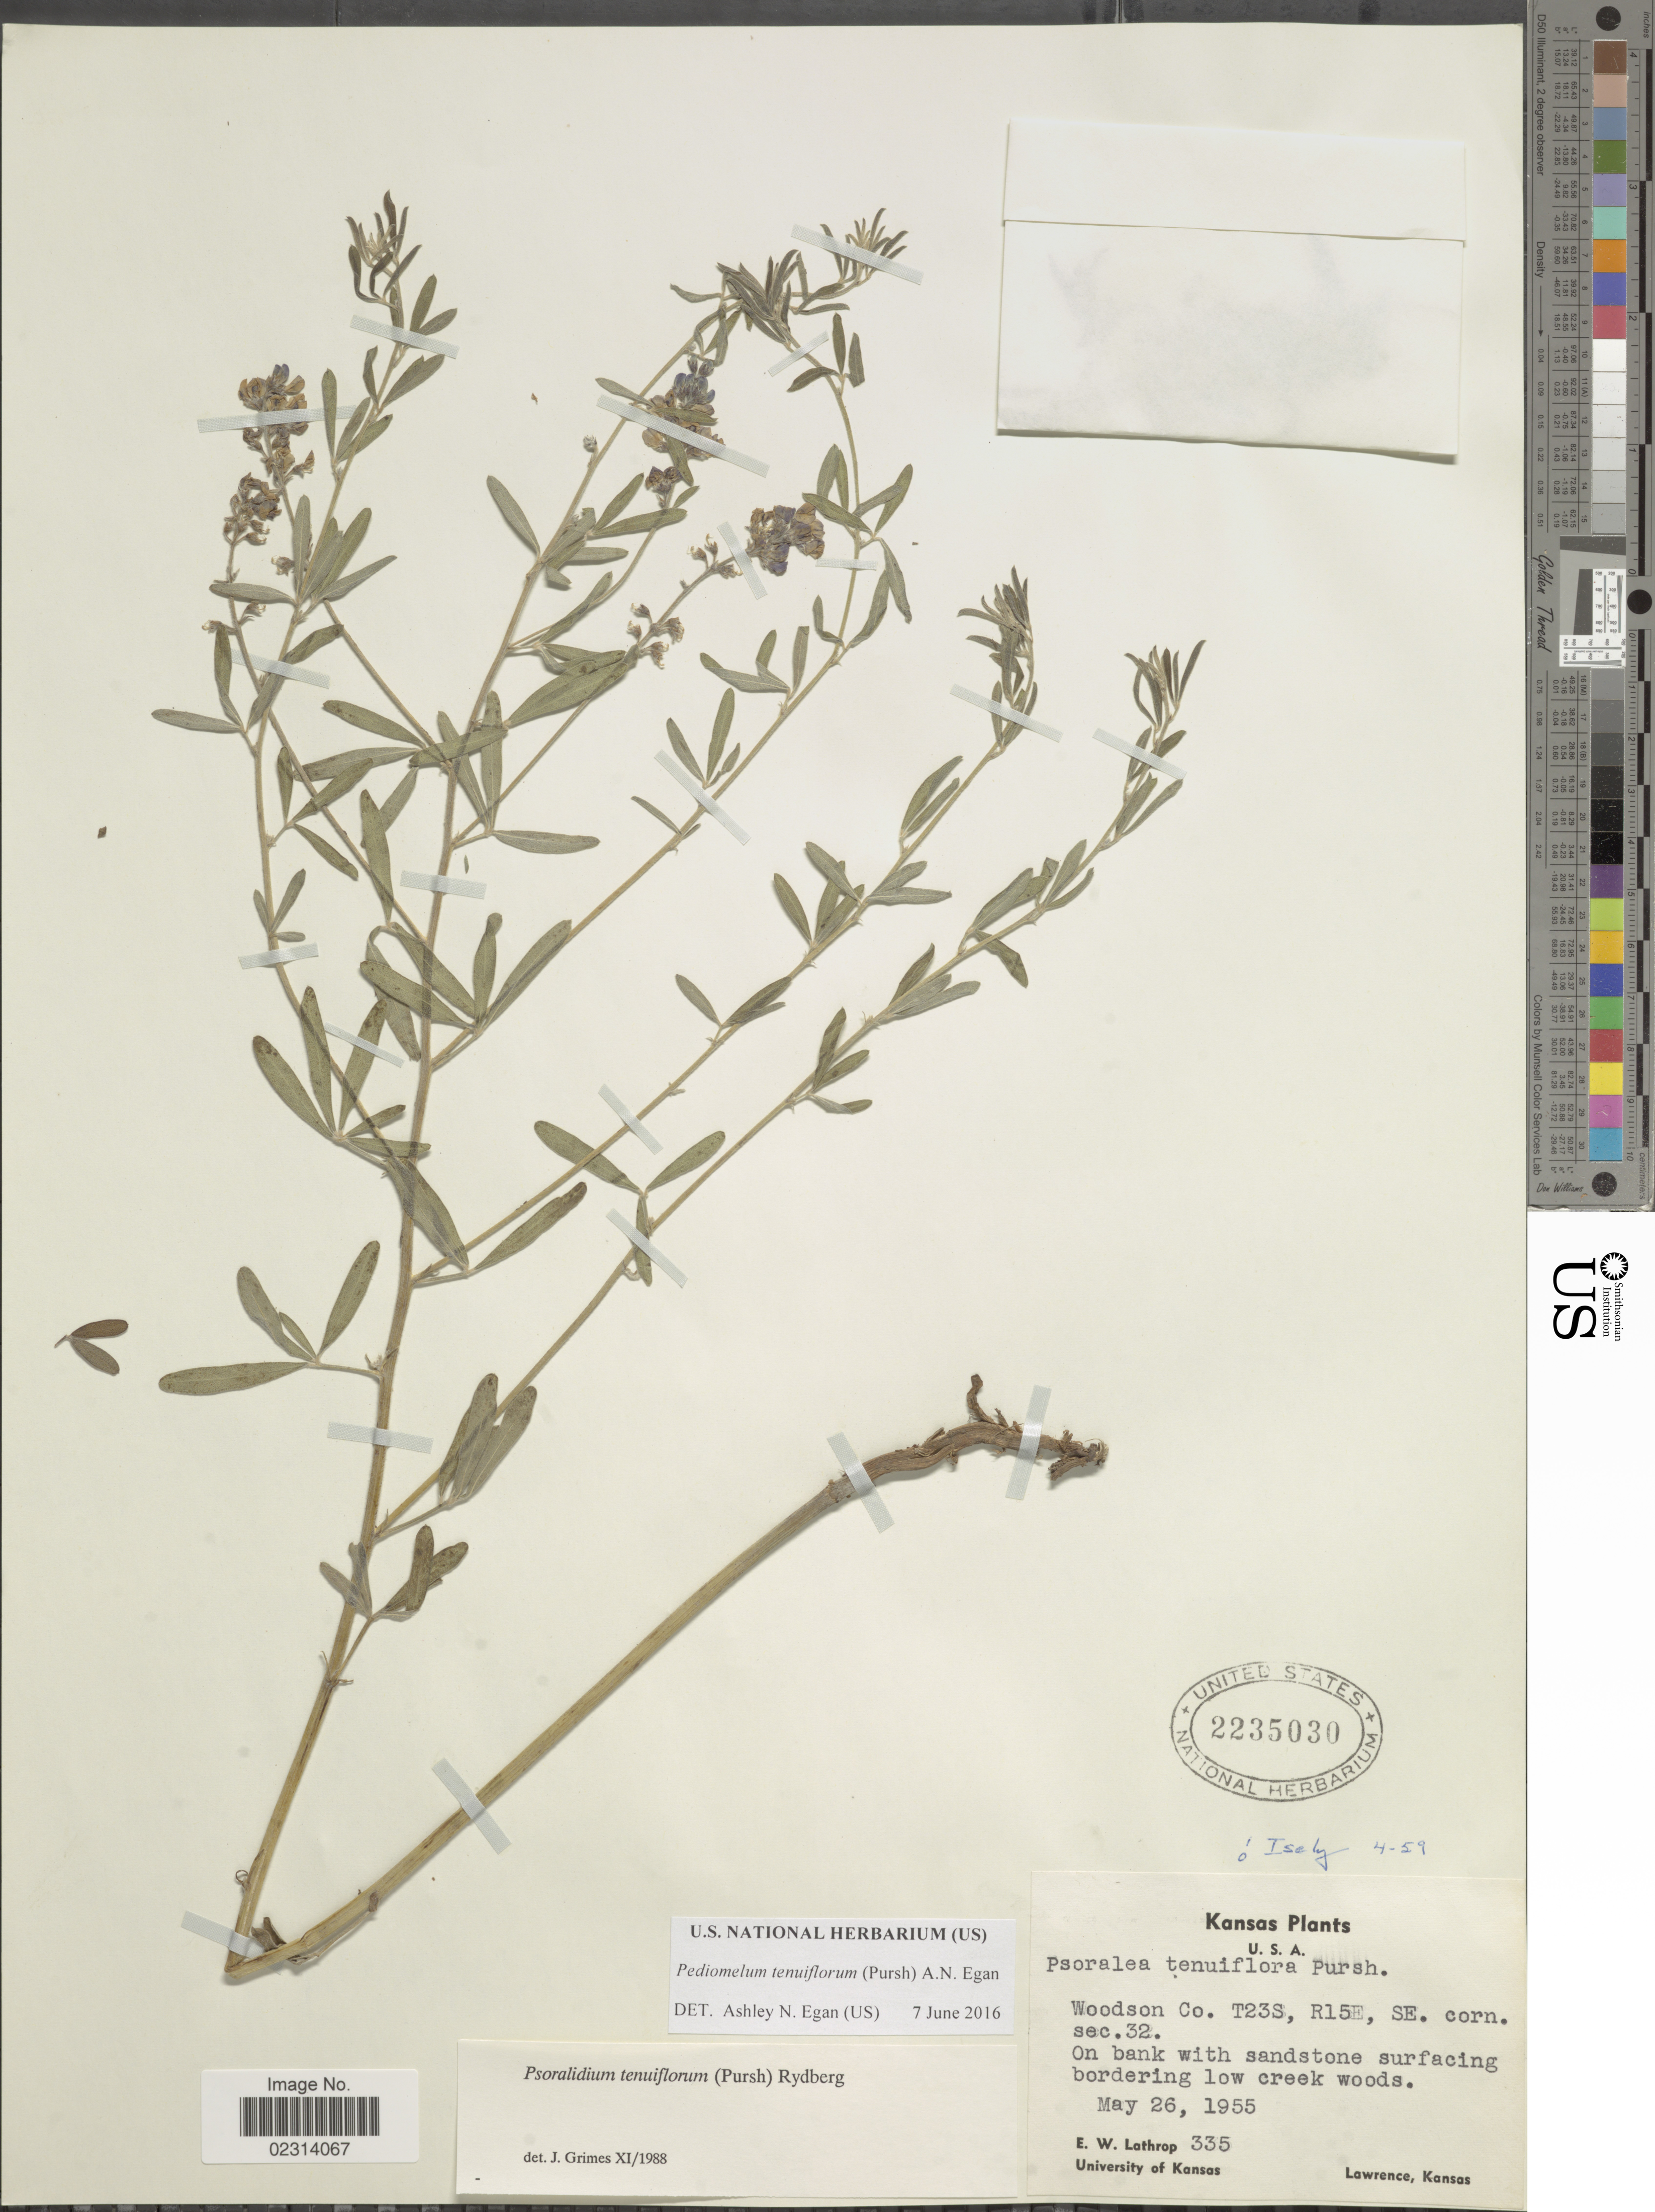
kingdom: Plantae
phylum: Tracheophyta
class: Magnoliopsida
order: Fabales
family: Fabaceae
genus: Psoralidium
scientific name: Psoralidium tenuiflorum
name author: (Pursh) Rydb.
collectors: E. W. Lathrop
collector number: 335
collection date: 1955-05-26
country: United States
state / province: Kansas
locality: Woodson Co., T23S, R15E, SE. corn sec. 32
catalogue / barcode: US 2235030